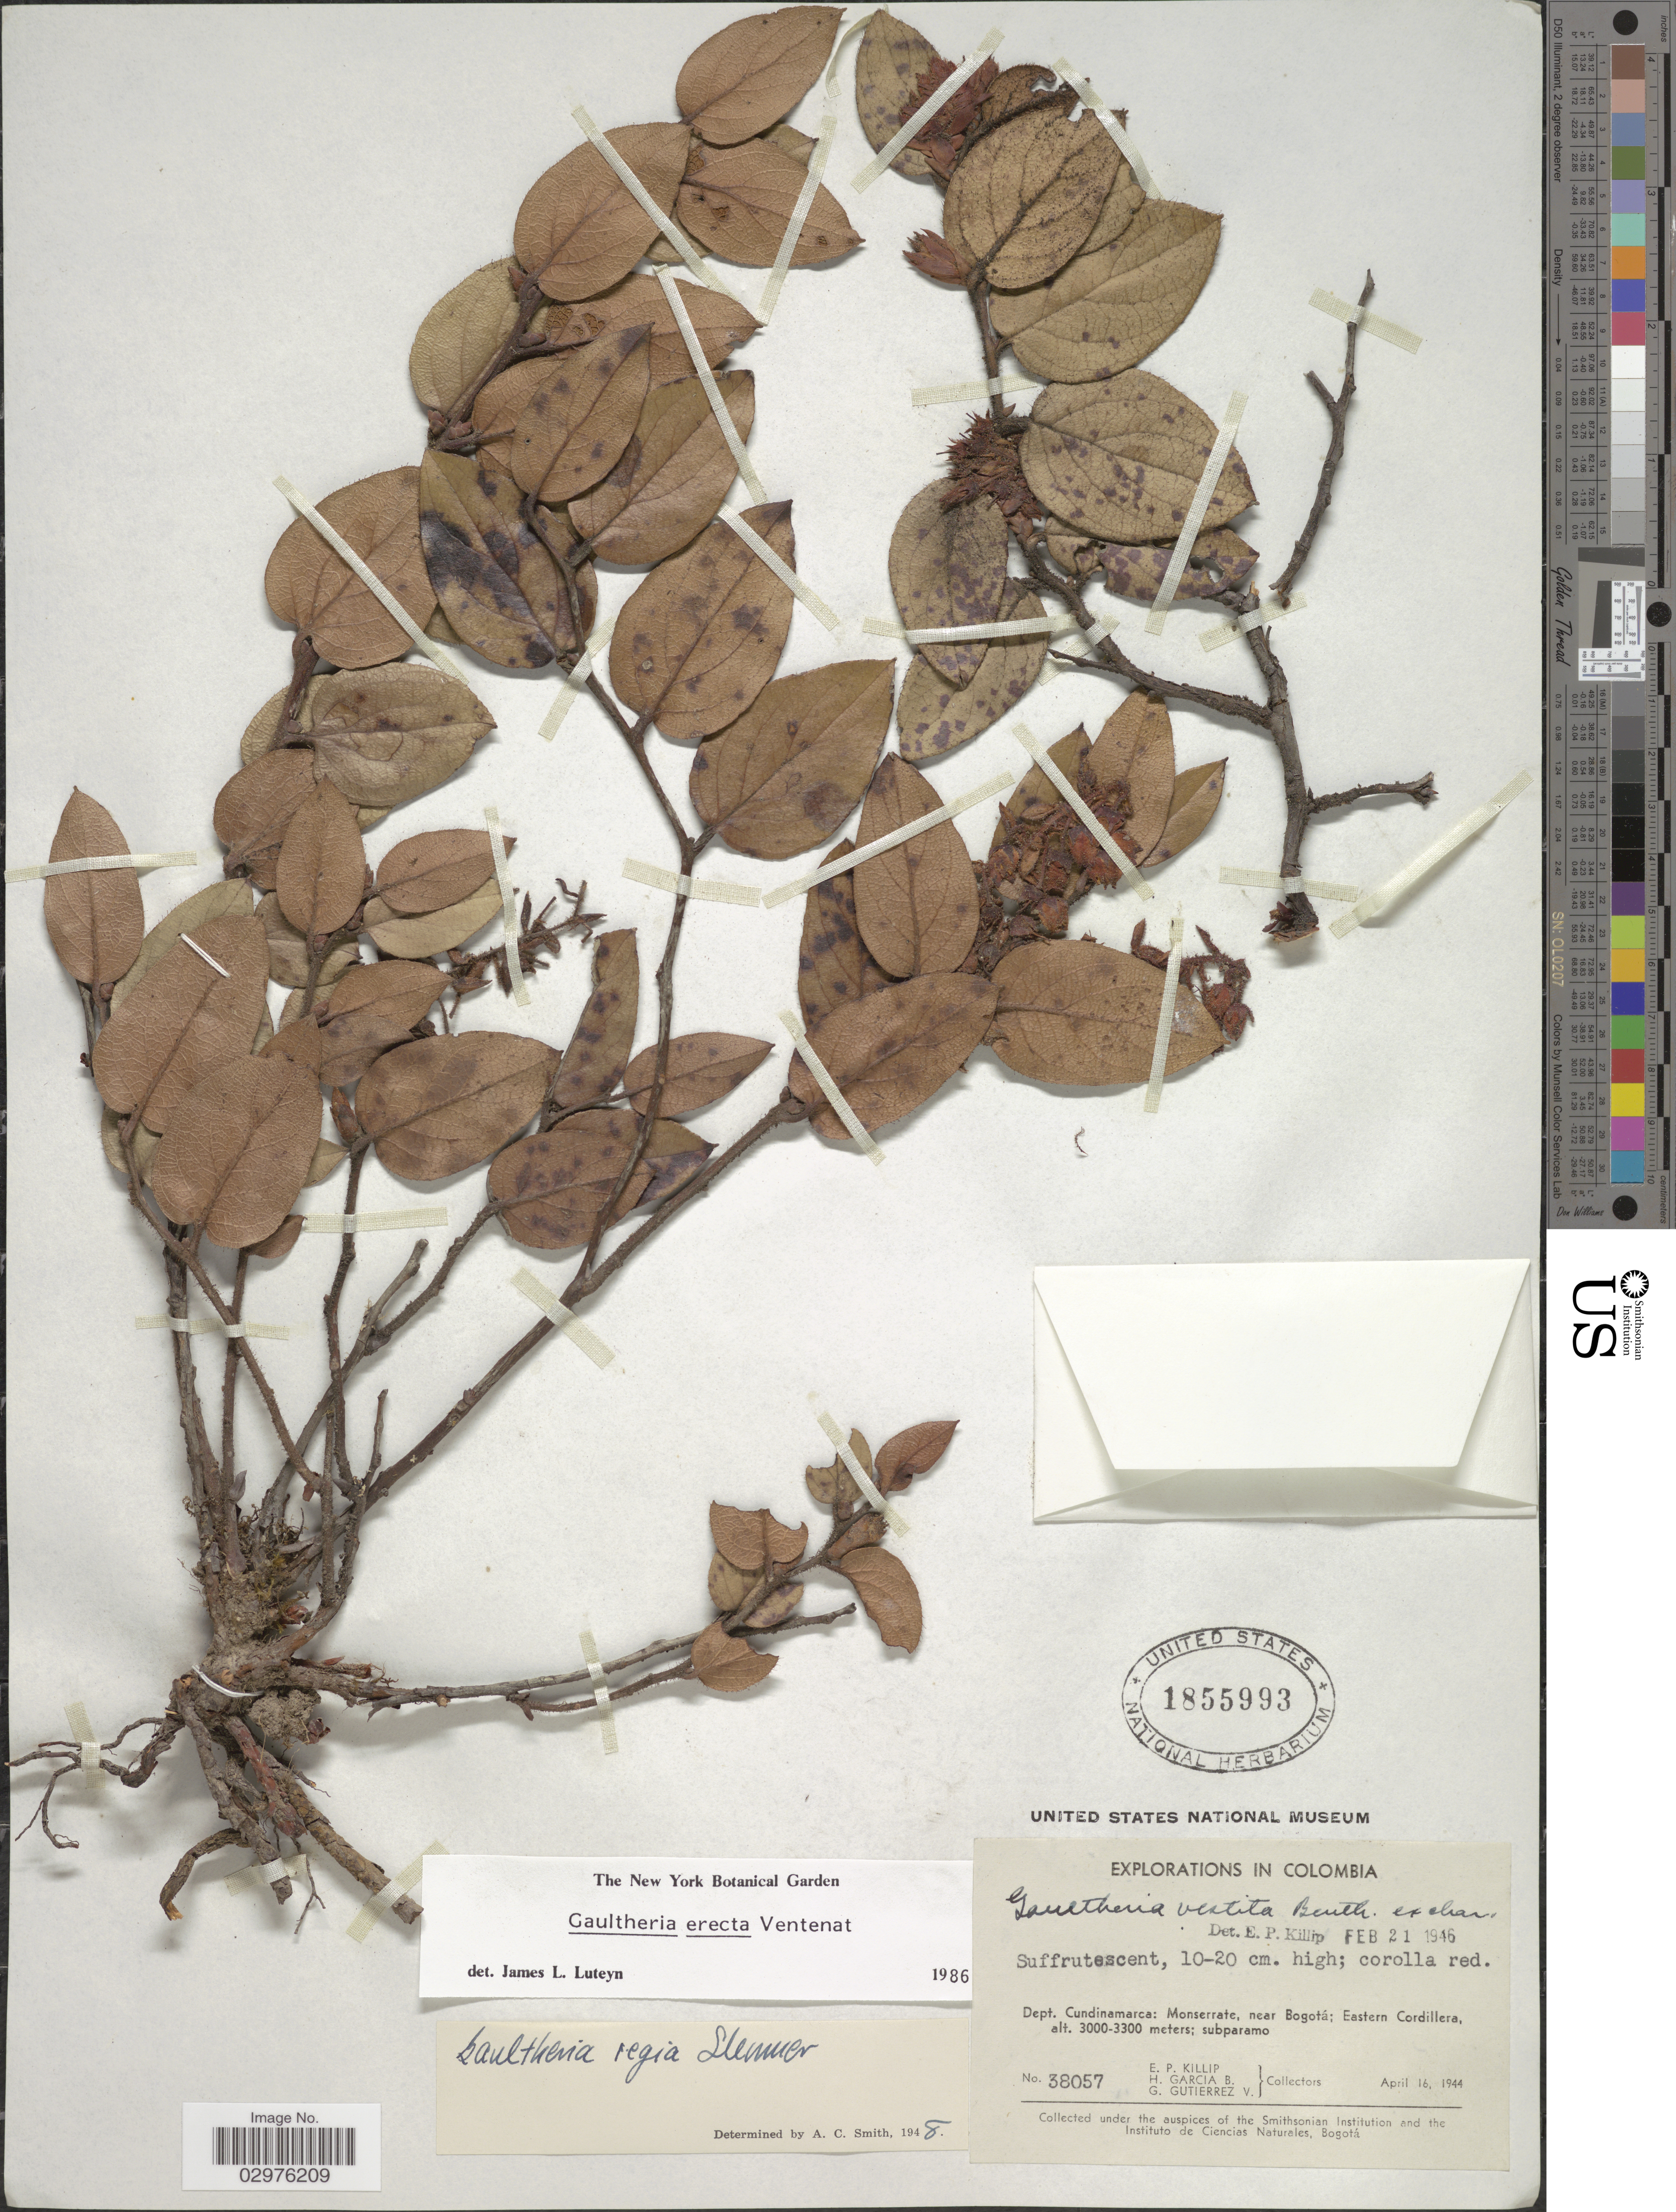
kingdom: Plantae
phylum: Tracheophyta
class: Magnoliopsida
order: Ericales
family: Ericaceae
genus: Gaultheria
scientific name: Gaultheria erecta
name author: Vent.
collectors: E. P. Killip, H. García B. & G. Gutiérrez V.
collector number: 38057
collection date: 1944-04-16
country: Colombia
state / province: Cundinamarca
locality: Dept. Cundinamarca: Monserrate, near Bogotá; Eastern Cordillera.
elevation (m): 3000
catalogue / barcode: US 1855993